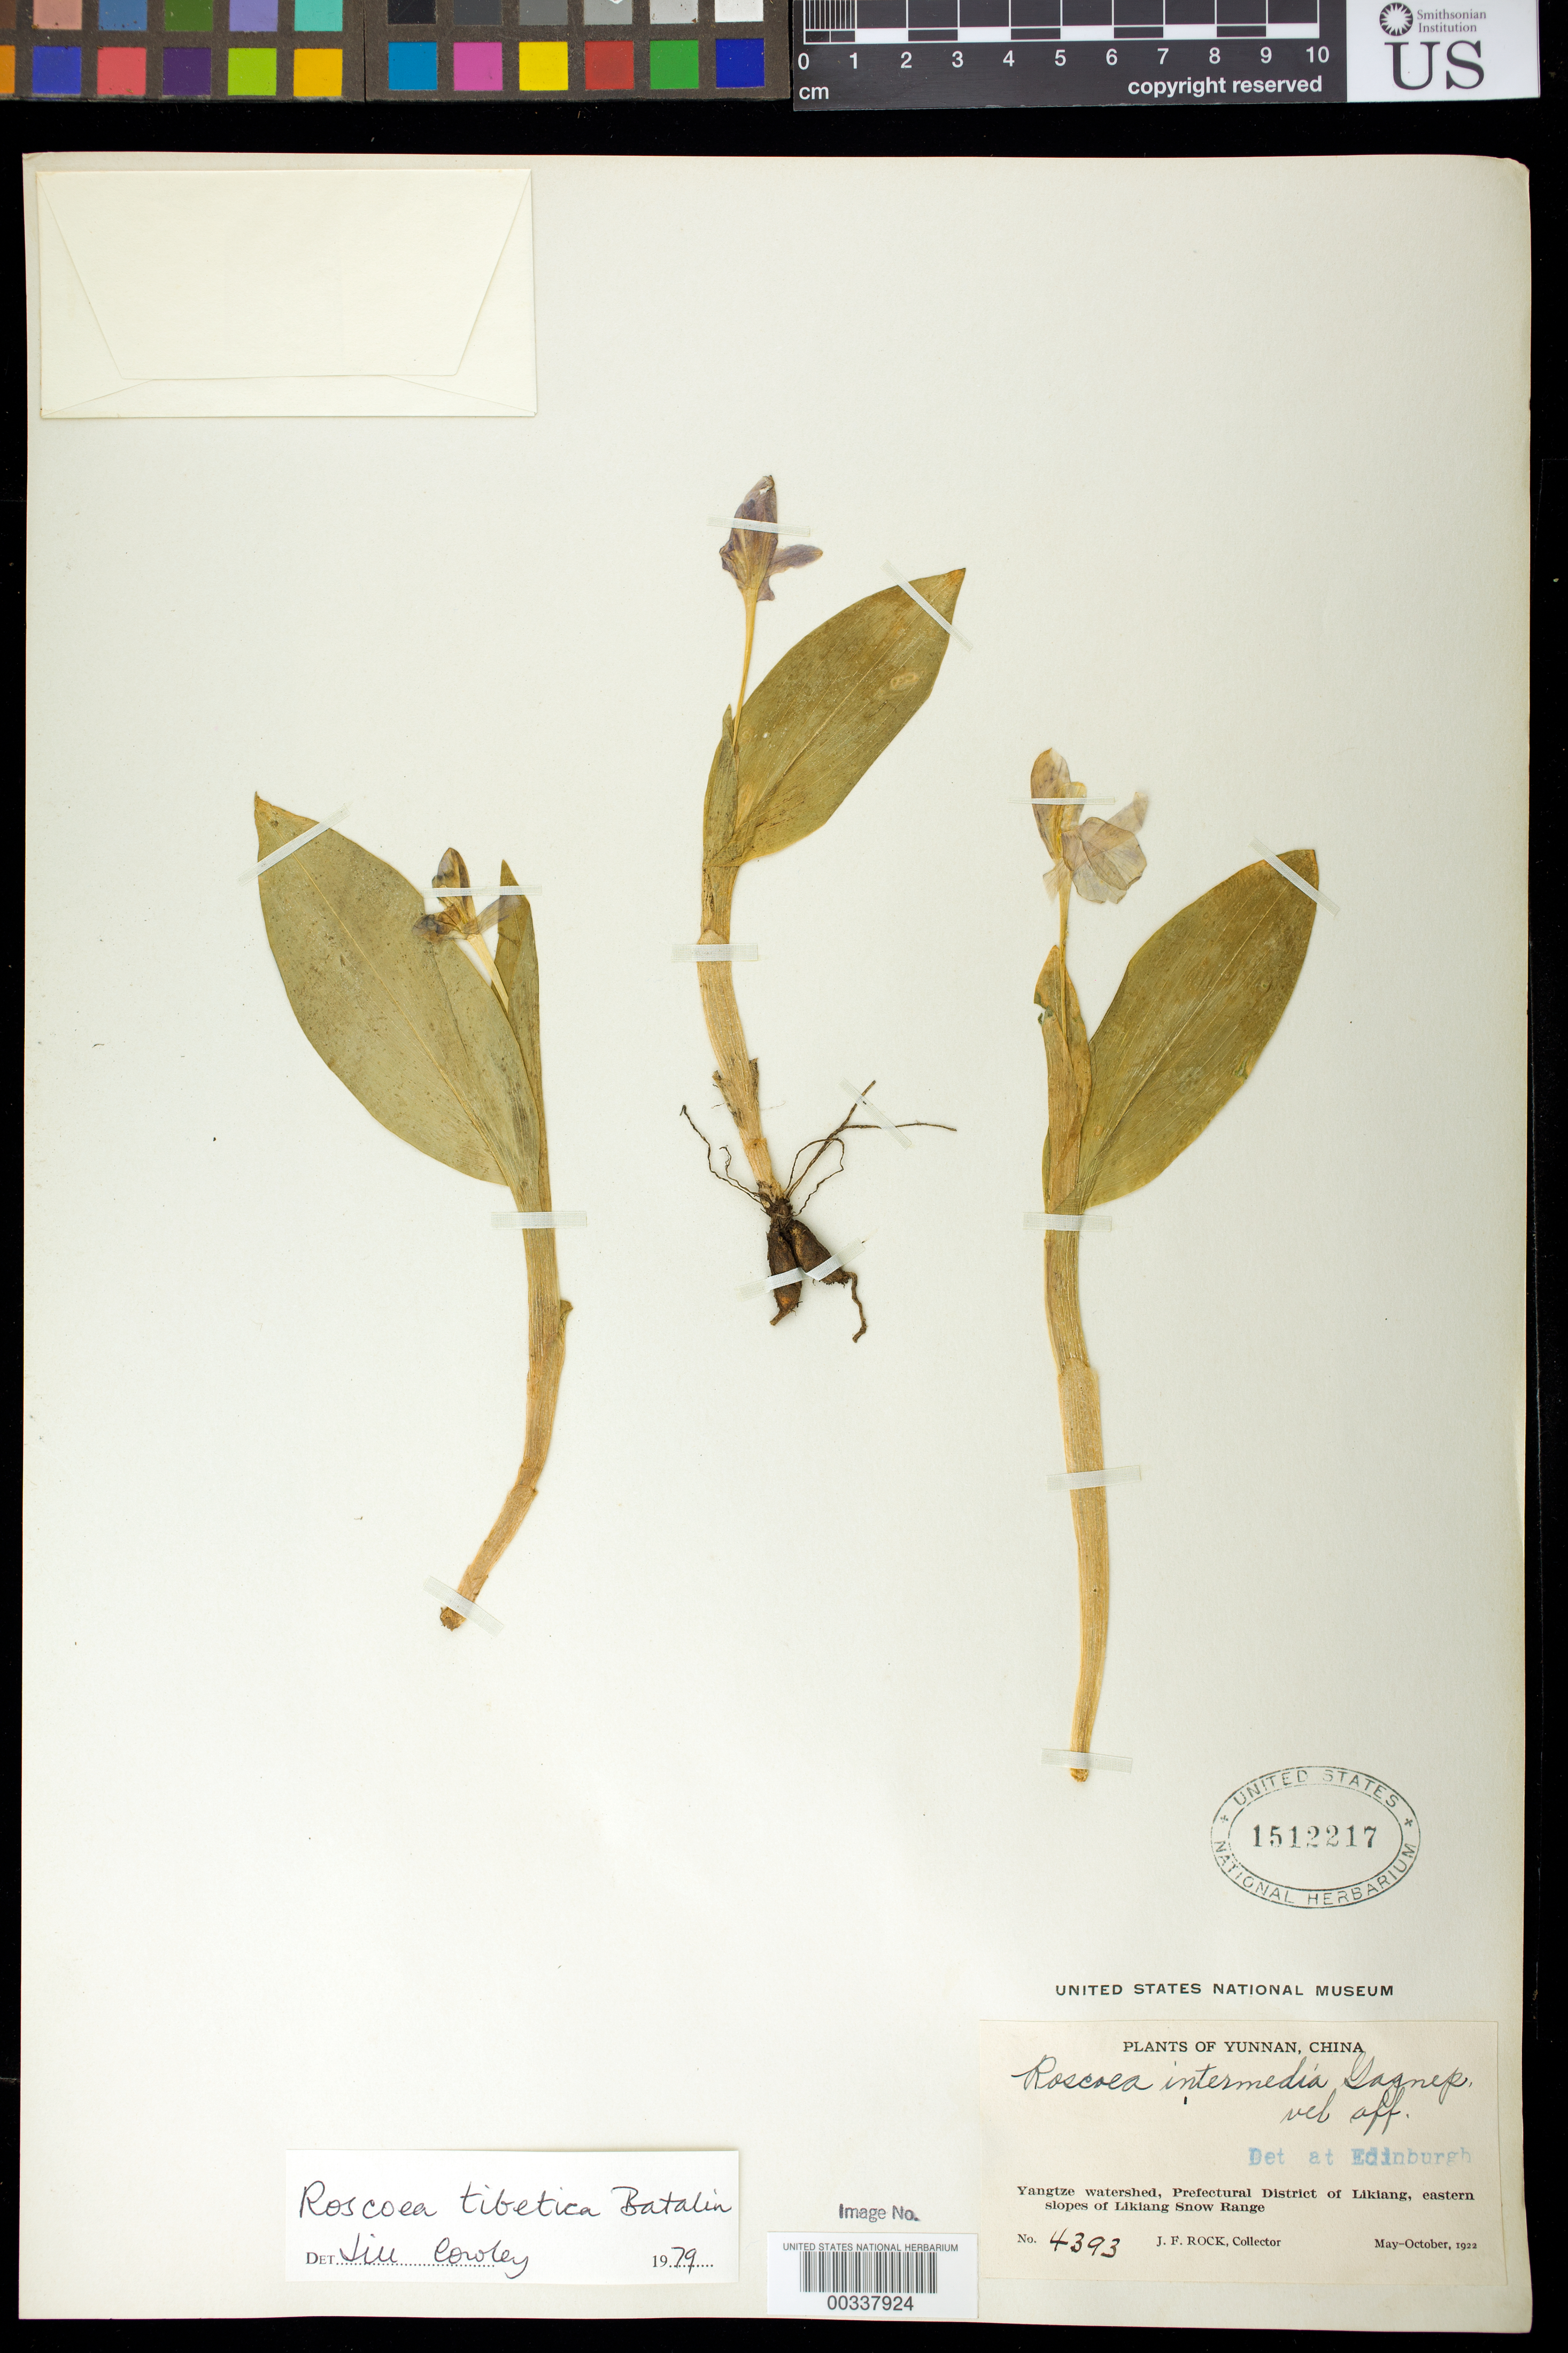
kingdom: Plantae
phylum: Tracheophyta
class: Liliopsida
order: Zingiberales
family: Zingiberaceae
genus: Roscoea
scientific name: Roscoea tibetica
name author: Batalin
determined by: Cowley, J.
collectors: J. F. Rock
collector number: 4393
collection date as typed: May 1922 to -- Oct 1922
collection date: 1922-05/1922-10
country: China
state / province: Yunnan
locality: Yangtze watershed, prefectural dist of Likiang, eastern slopes of Likiang snow range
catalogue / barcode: US 1512217